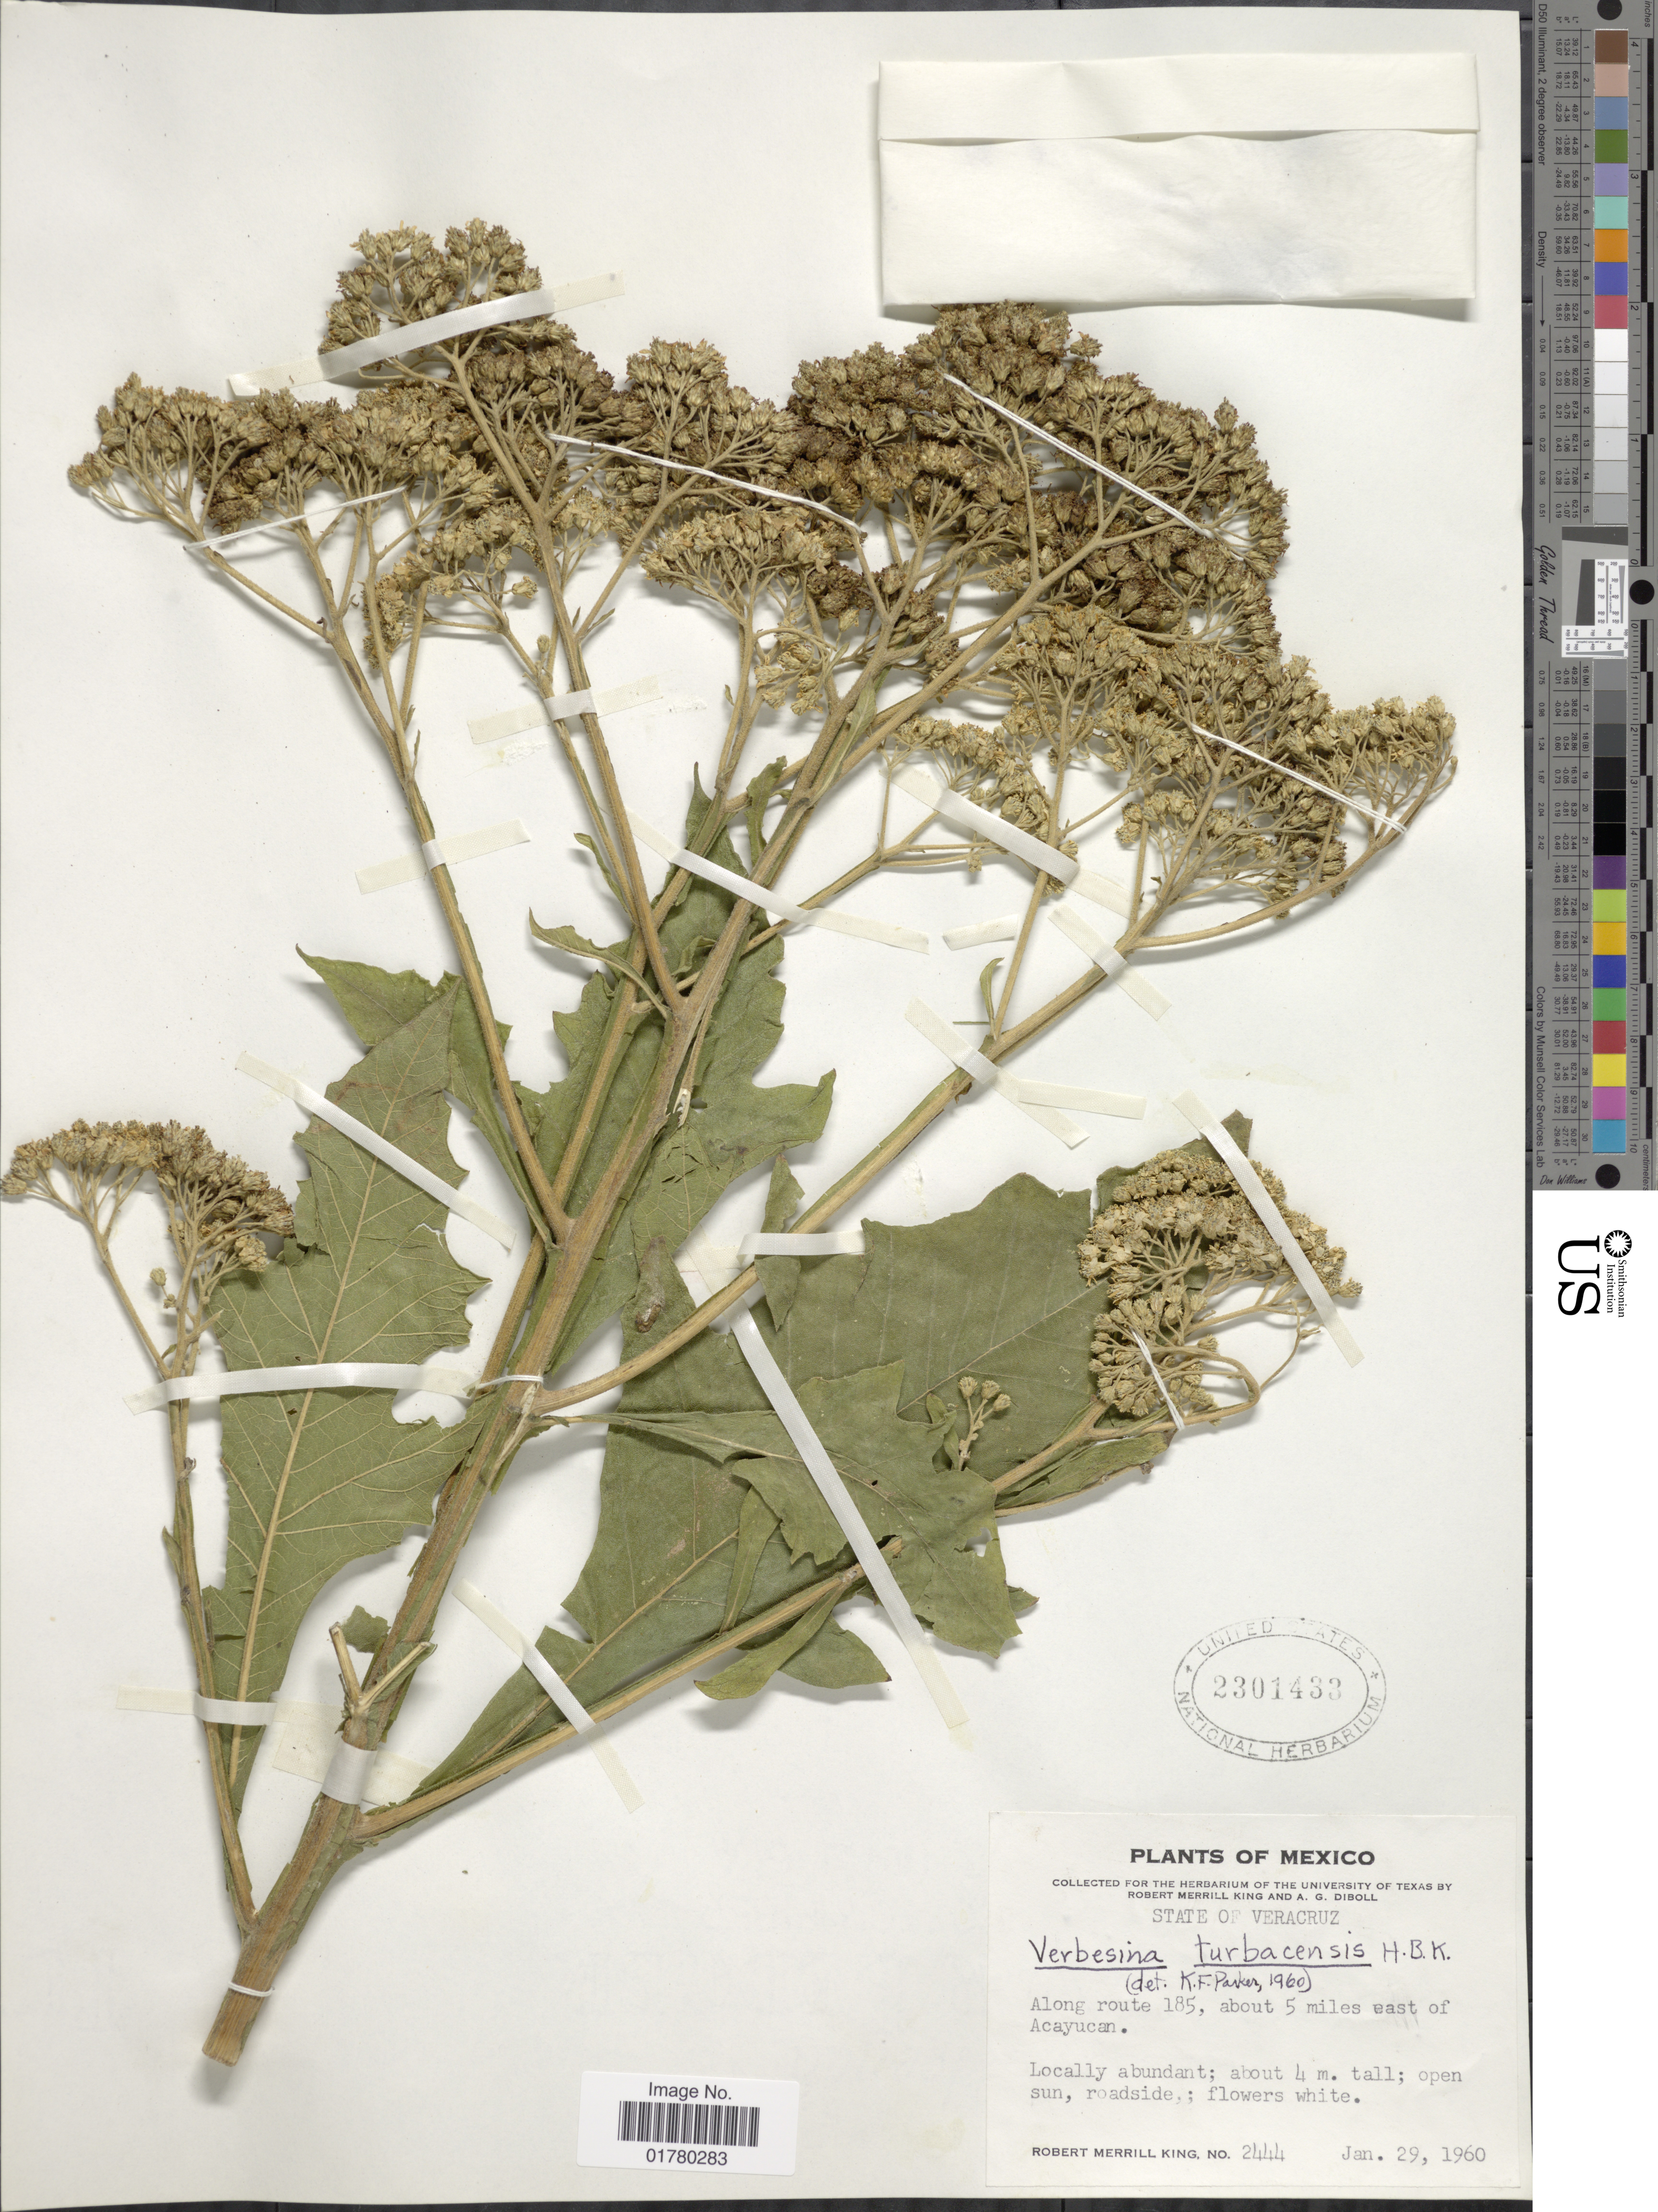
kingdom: Plantae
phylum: Tracheophyta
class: Magnoliopsida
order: Asterales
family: Asteraceae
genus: Verbesina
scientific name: Verbesina turbacensis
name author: Kunth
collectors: R. M. King & A. Diboll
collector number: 2444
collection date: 1960-01-29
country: Mexico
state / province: Veracruz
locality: Veracruz, Along route 185, about 5 miles east of Acayucan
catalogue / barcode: US 2301433